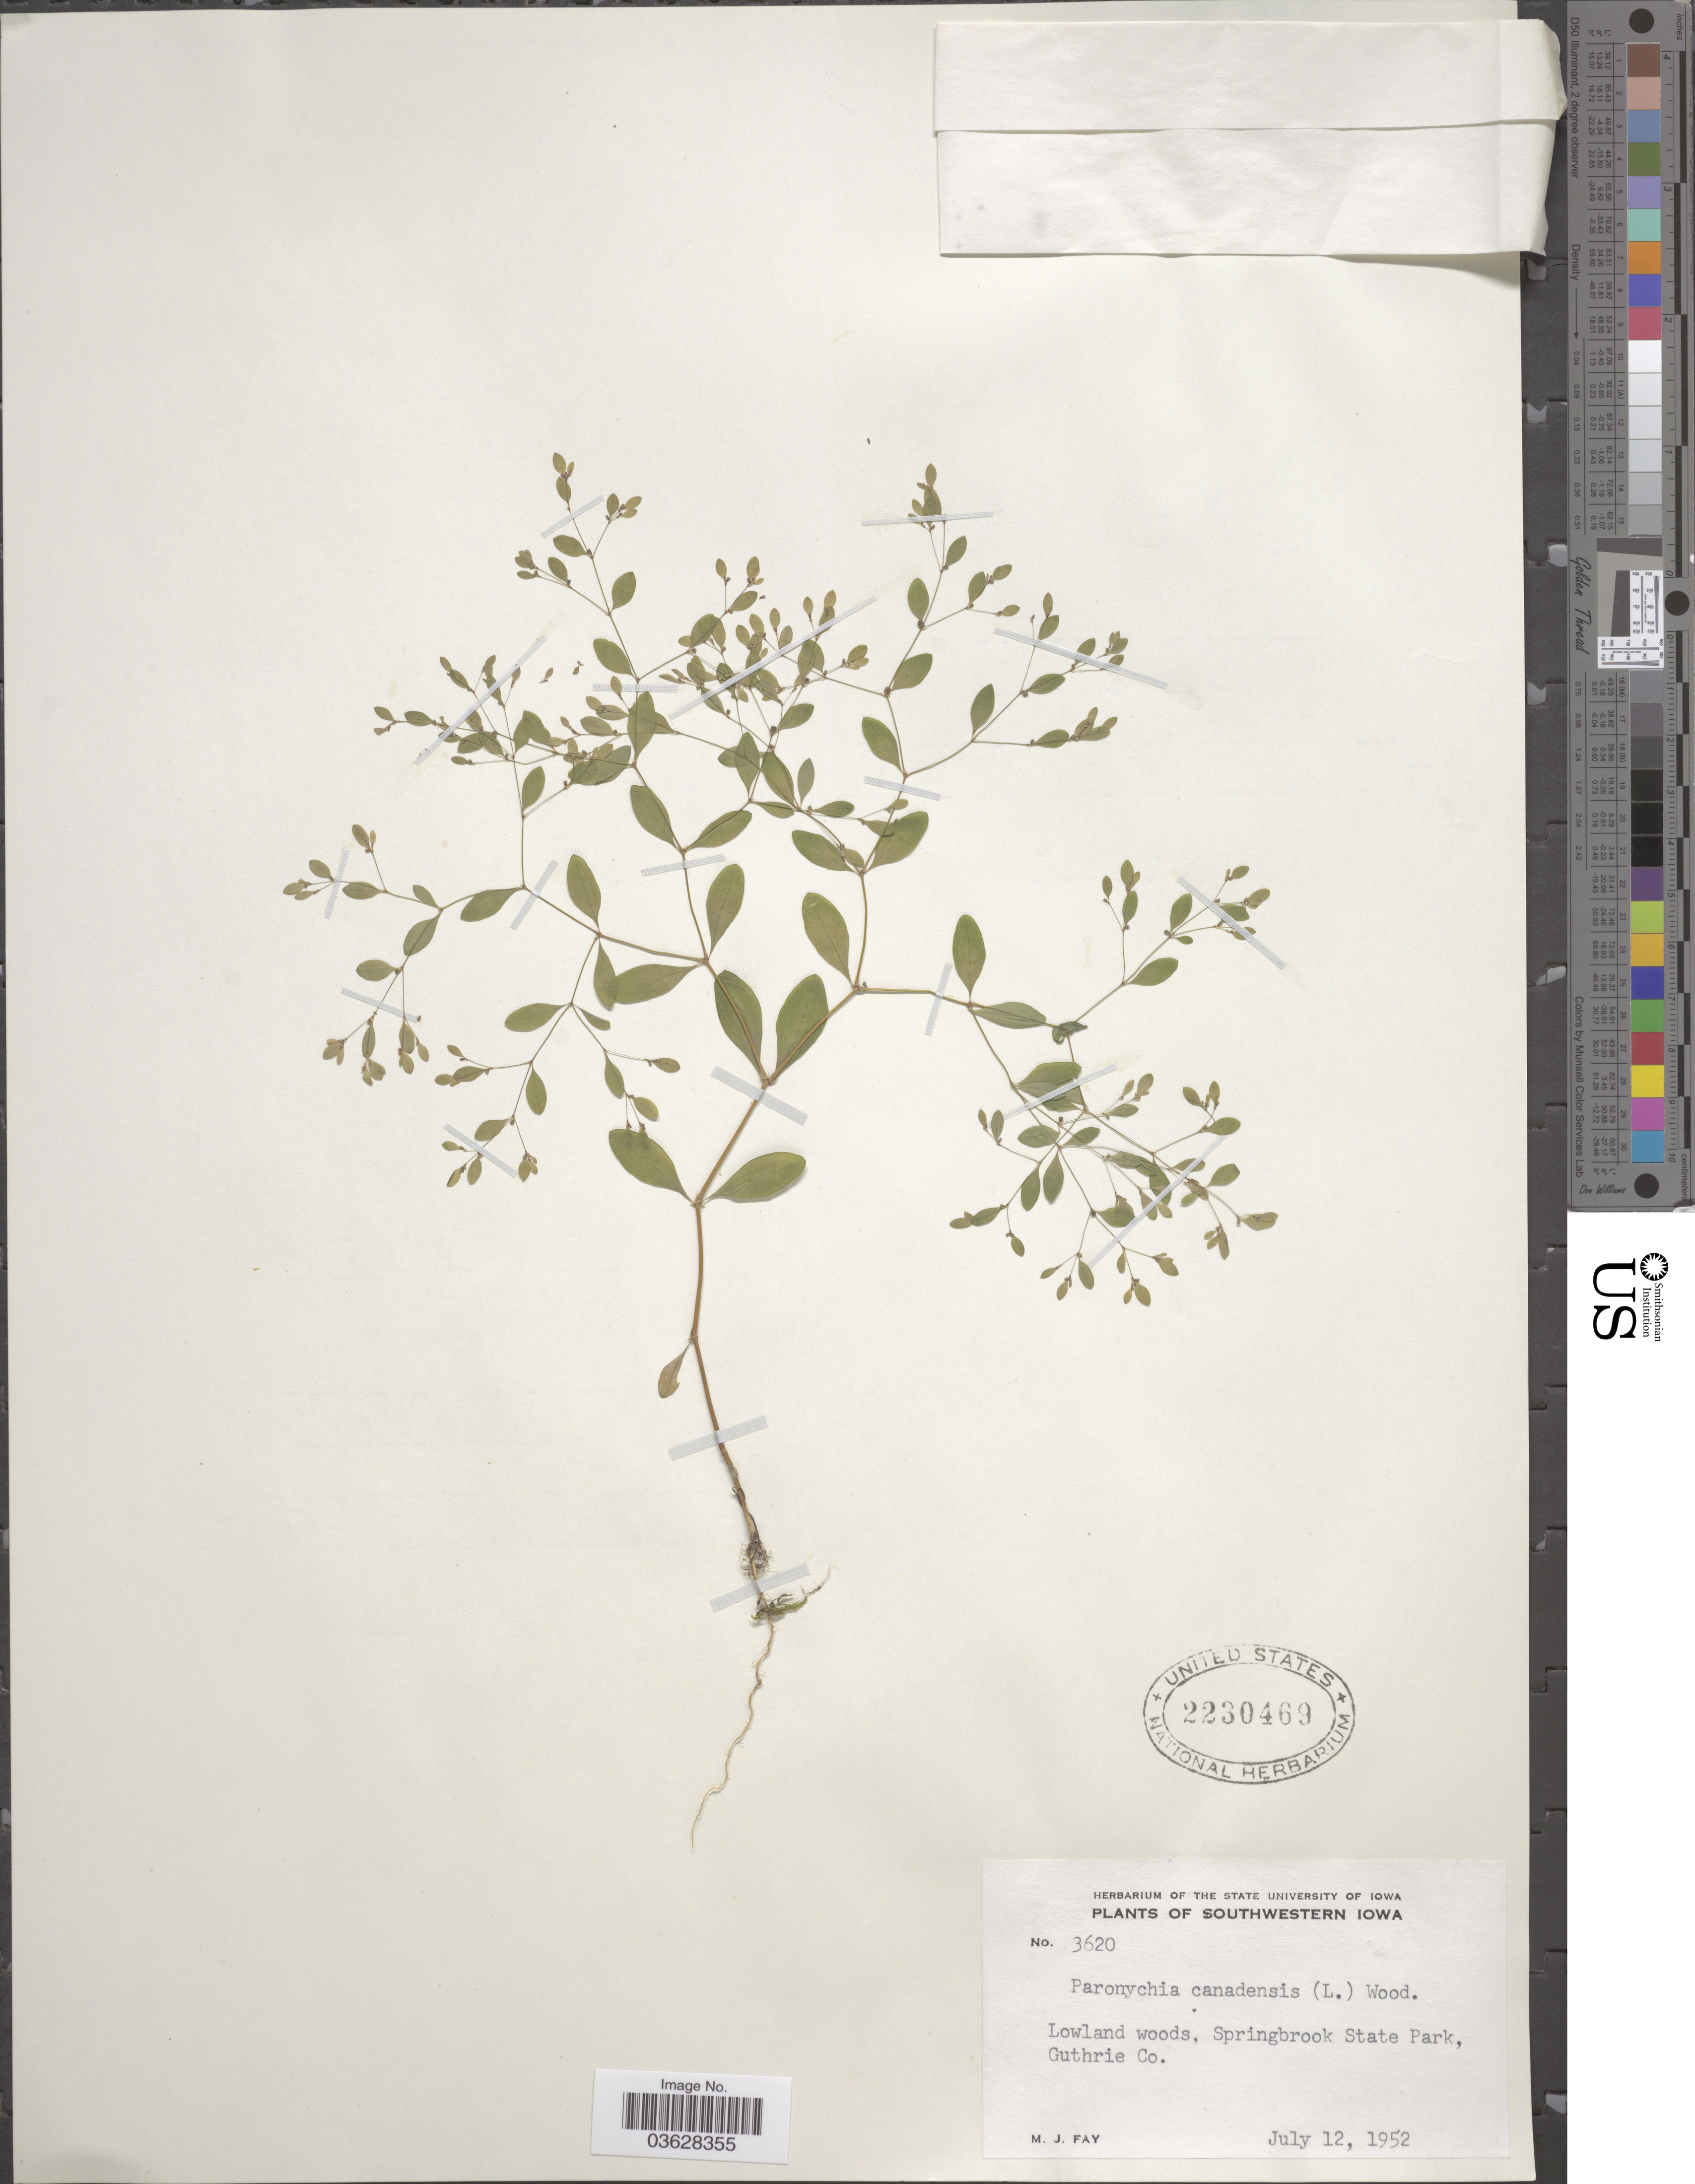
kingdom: Plantae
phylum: Tracheophyta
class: Magnoliopsida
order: Caryophyllales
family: Caryophyllaceae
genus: Paronychia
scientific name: Paronychia canadensis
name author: (L.) Alph. Wood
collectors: M. Fay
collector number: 3620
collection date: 1952-07-12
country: United States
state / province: Iowa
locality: Southwestern Iowa, Springbrook State Park, Guthrie Co.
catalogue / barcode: US 2230469